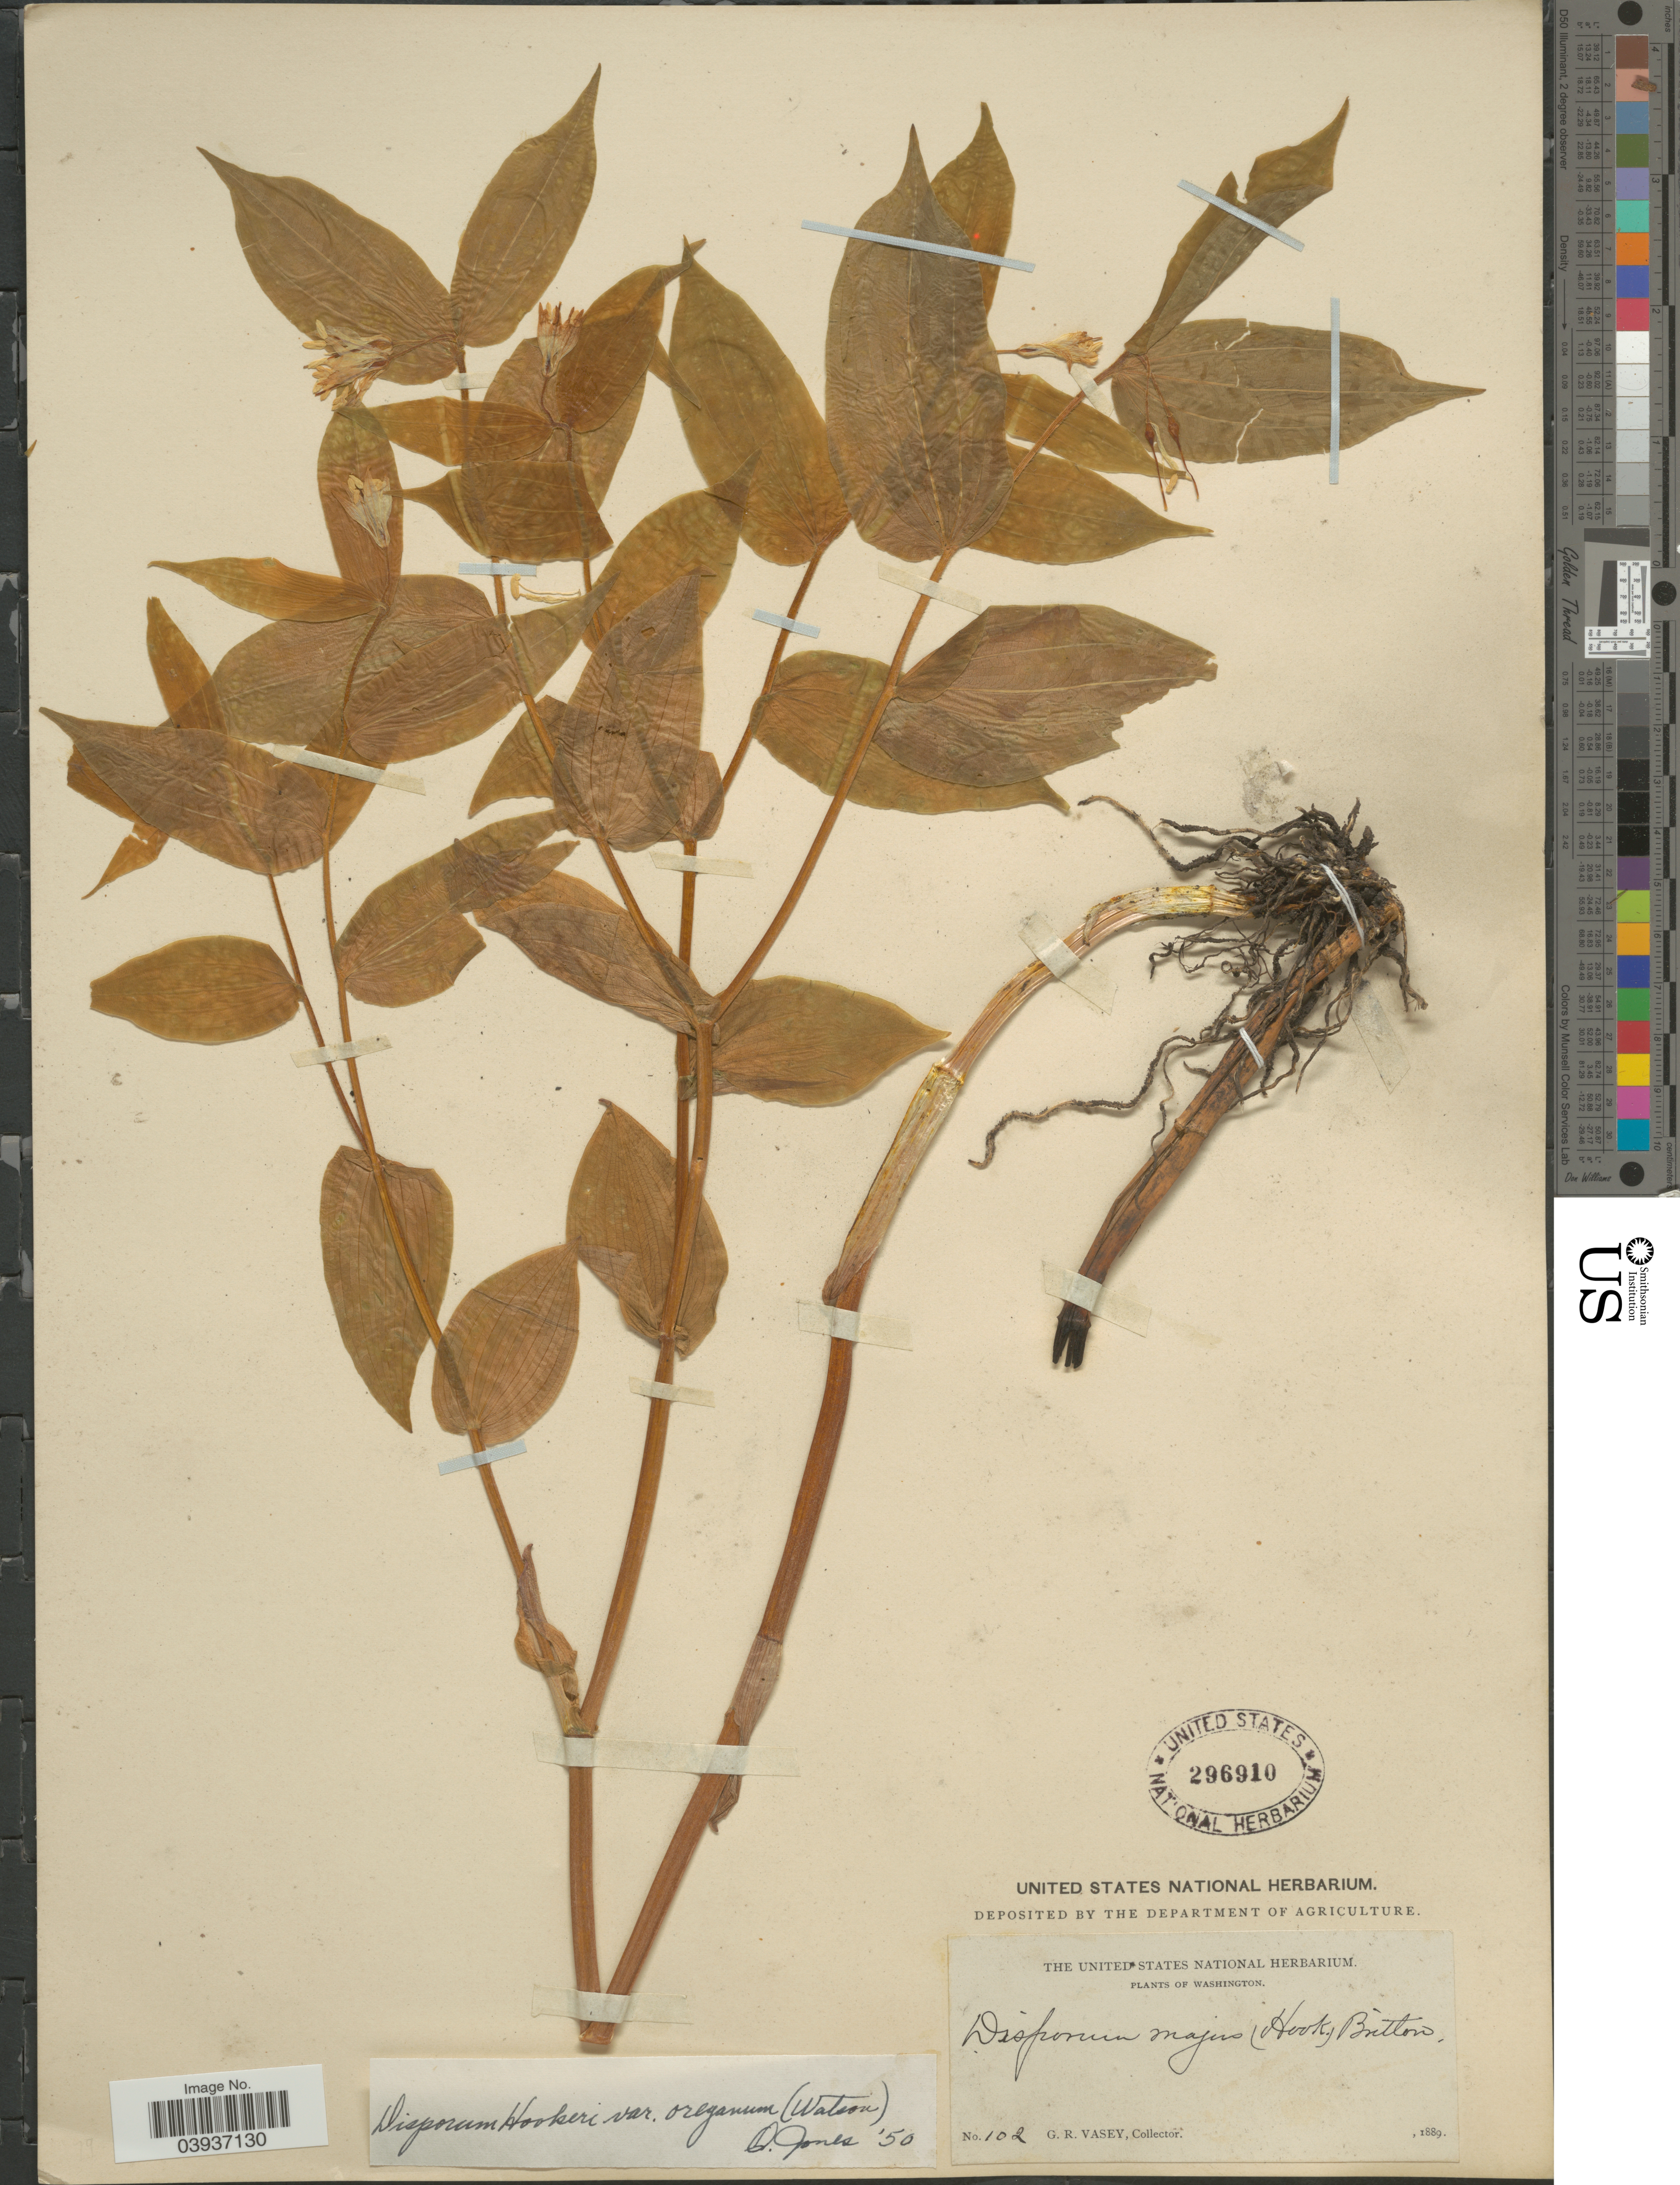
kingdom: Plantae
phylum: Tracheophyta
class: Liliopsida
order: Liliales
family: Colchicaceae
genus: Disporum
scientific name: Disporum hookeri var. oreganum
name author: (S. Watson) Q. Jones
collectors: G. R. Vasey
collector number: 102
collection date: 1889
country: United States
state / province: Washington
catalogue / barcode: US 296910